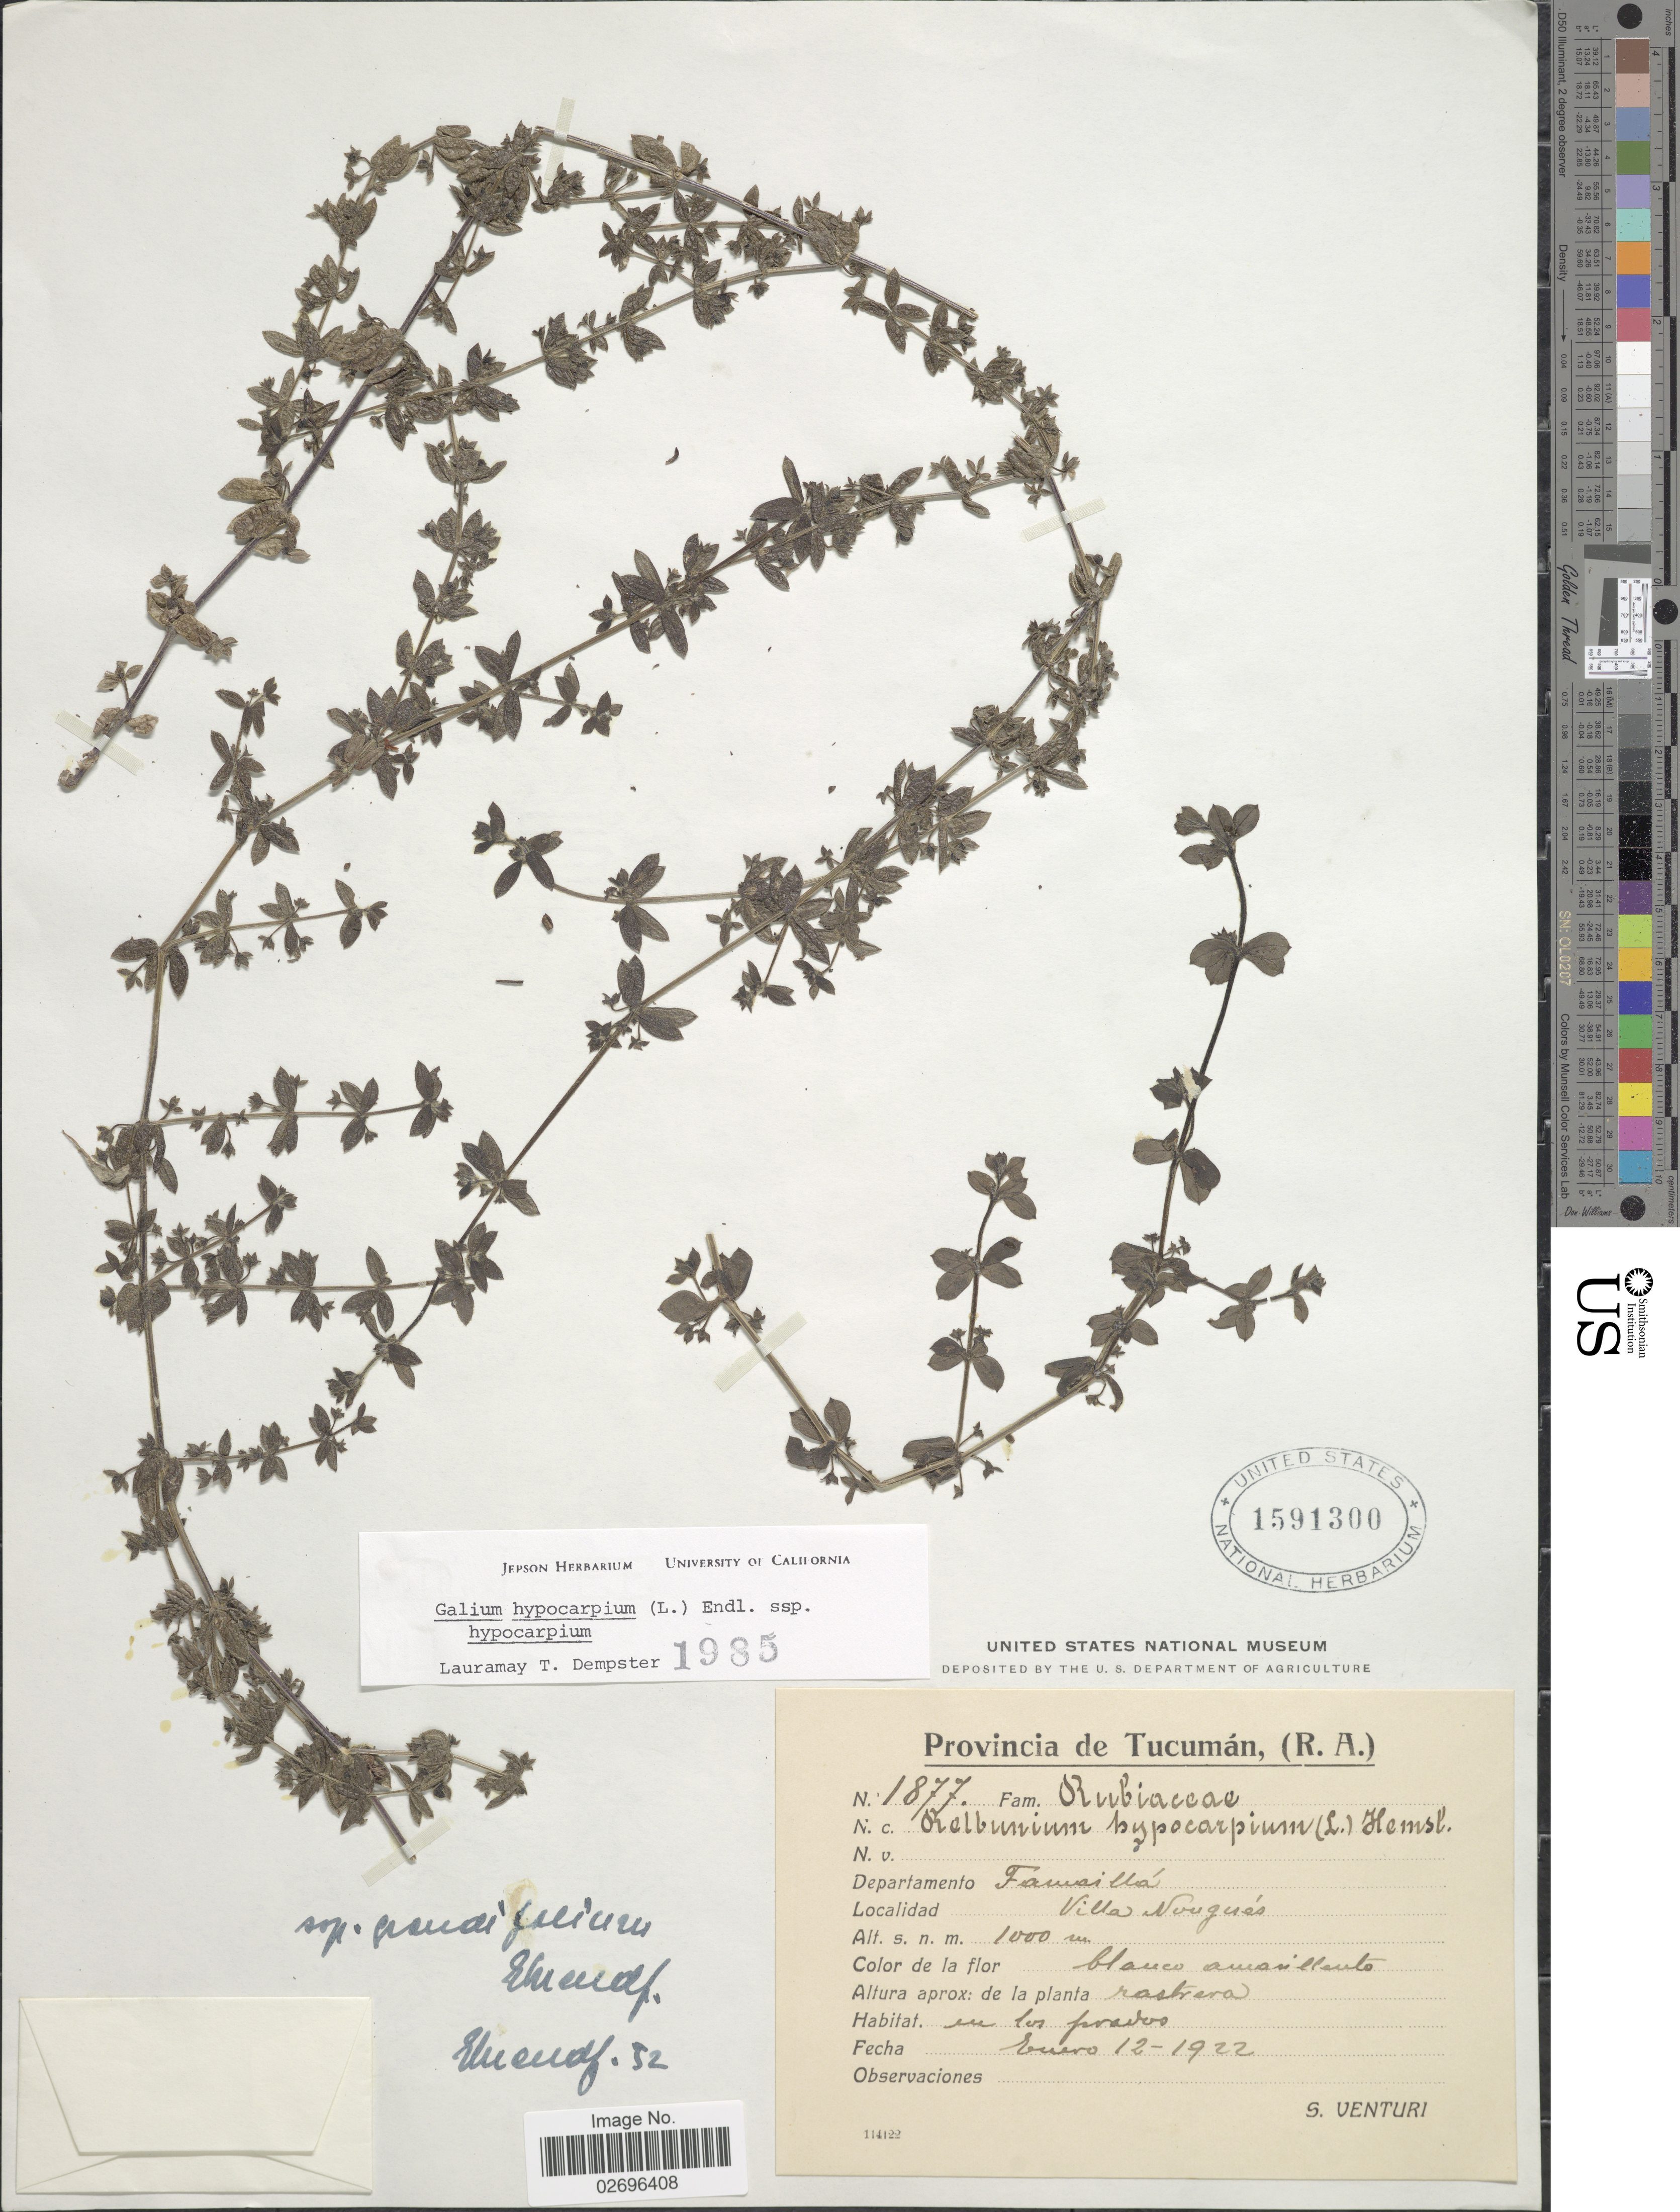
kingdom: Plantae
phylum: Tracheophyta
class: Magnoliopsida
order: Gentianales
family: Rubiaceae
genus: Galium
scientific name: Galium hypocarpium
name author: (L.) Endl. ex Griseb.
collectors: S. Venturi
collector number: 1877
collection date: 1922-01-12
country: Argentina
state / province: Tucuman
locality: Provincia de Tucuman, (R.A.), Departamento Famaillá, Villa Nougués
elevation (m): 1000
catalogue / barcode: US 1591300